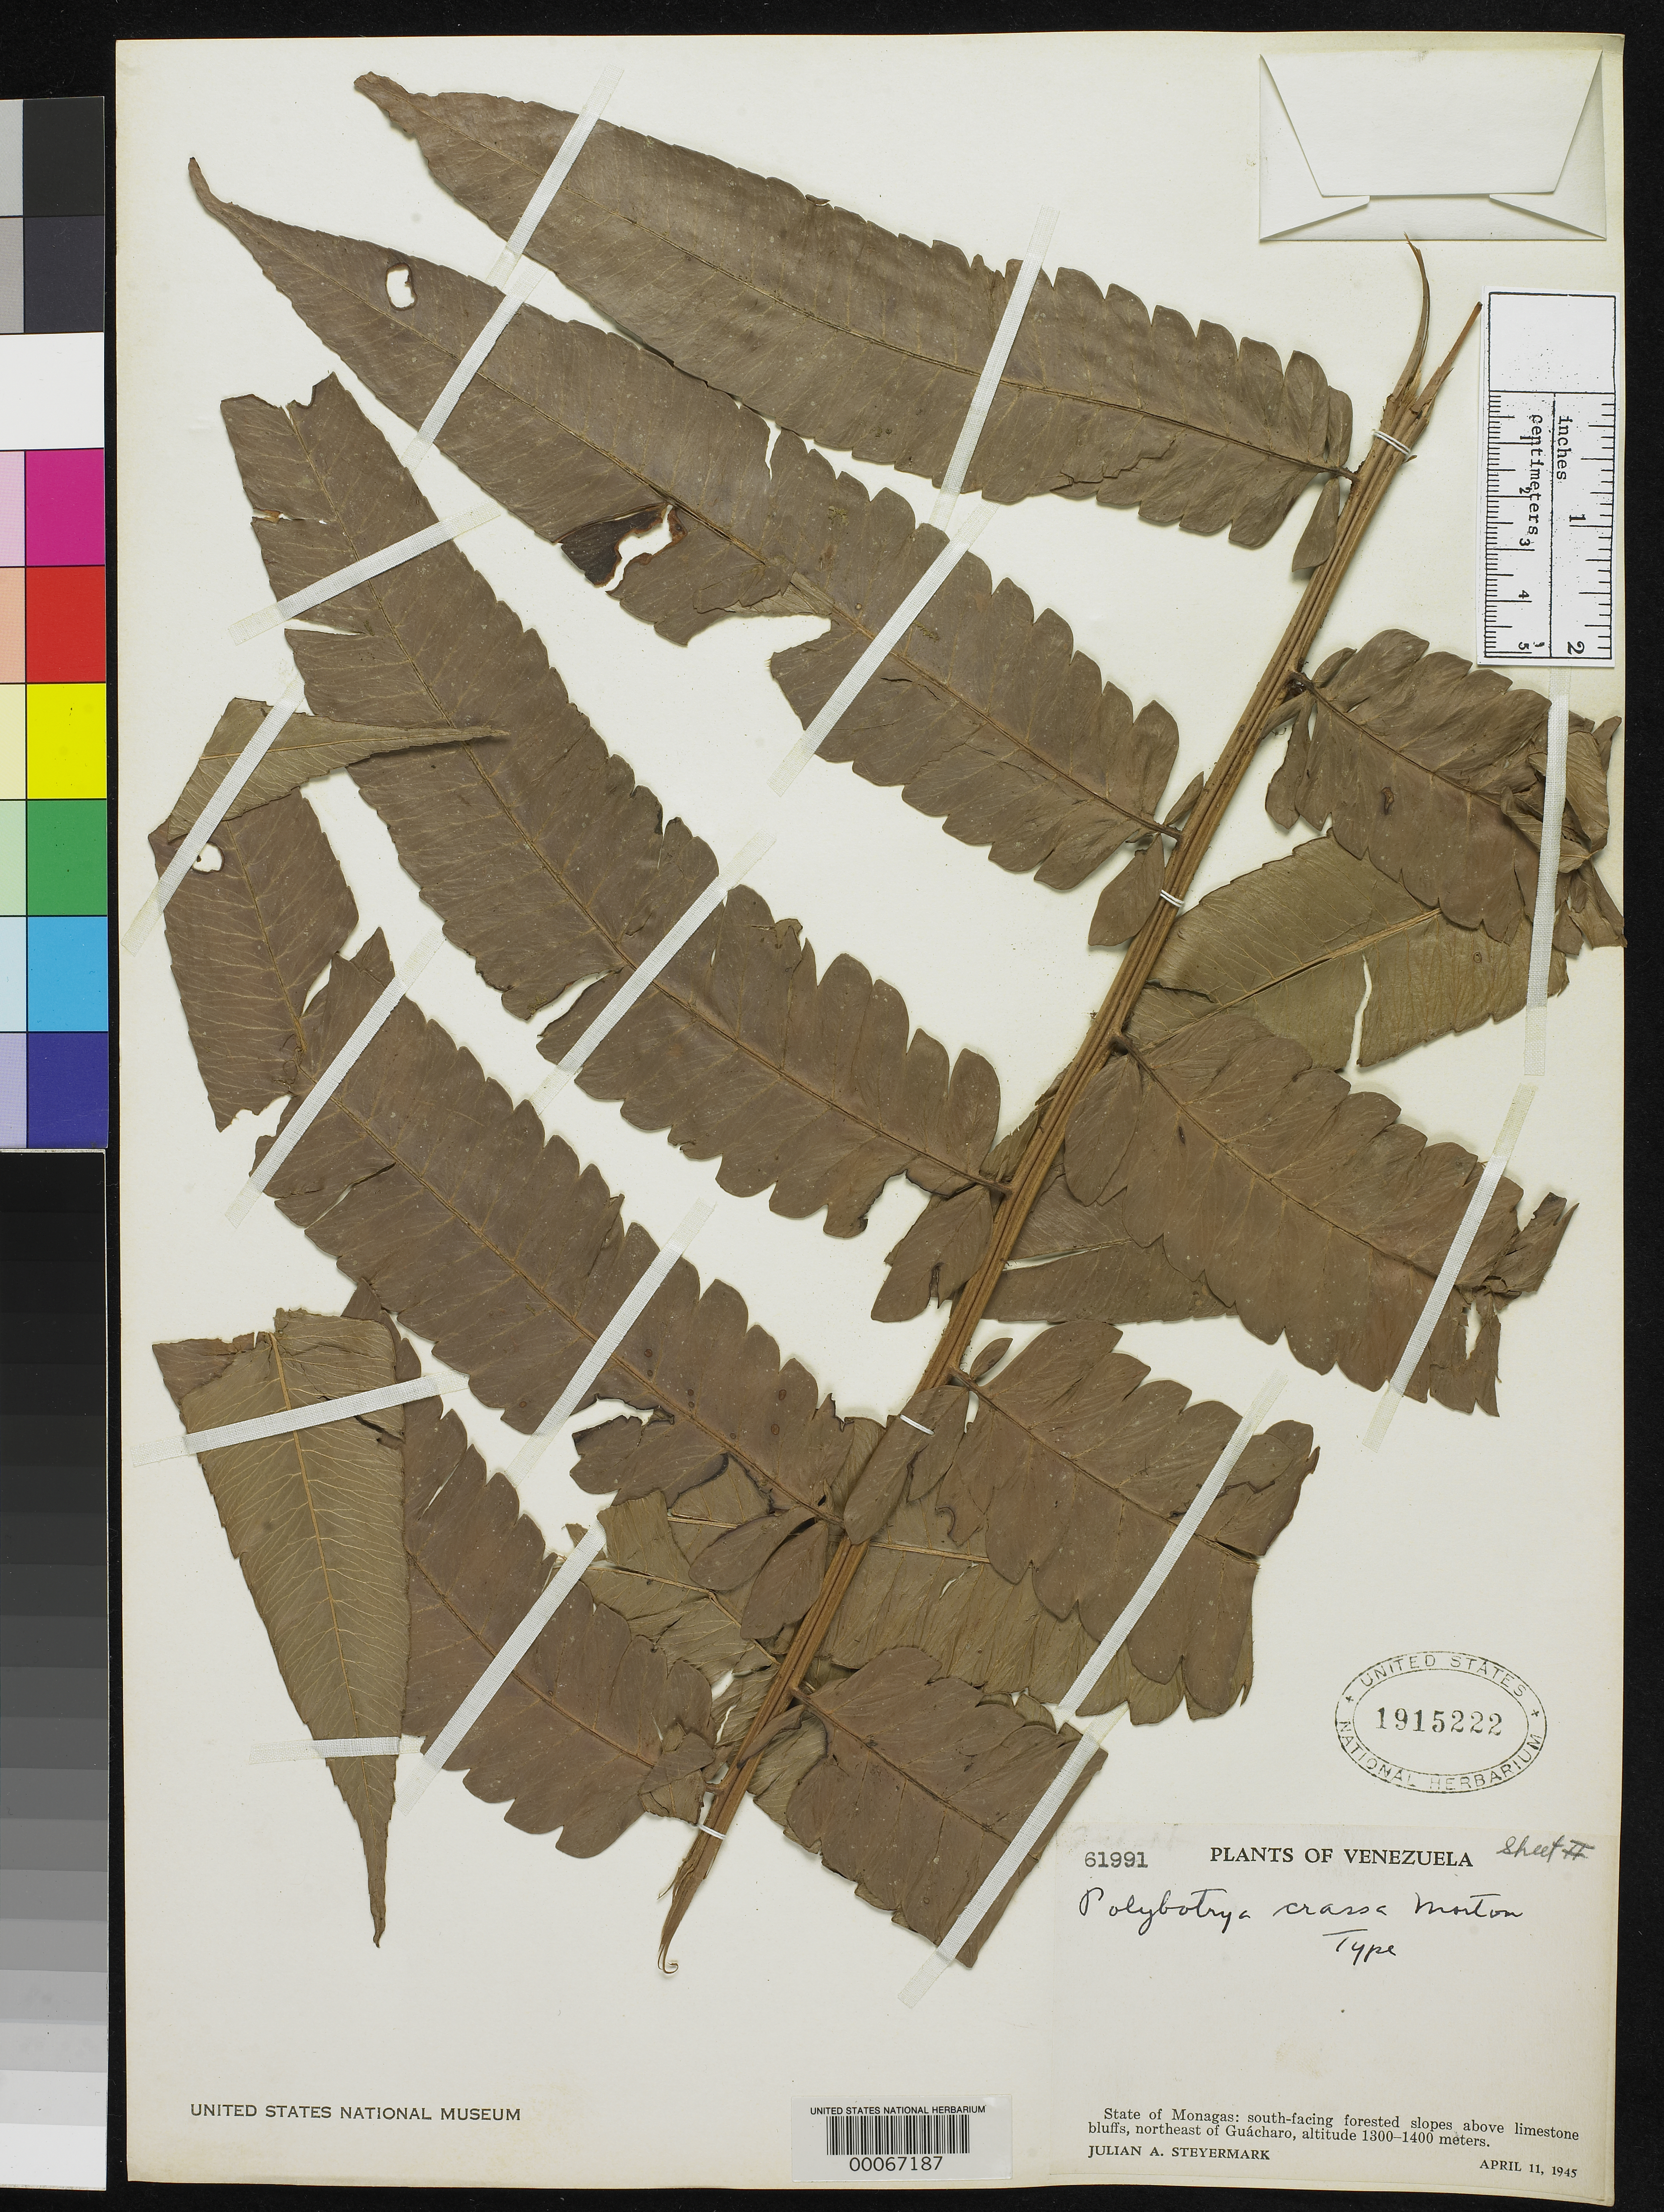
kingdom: Plantae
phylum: Tracheophyta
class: Polypodiopsida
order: Polypodiales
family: Dryopteridaceae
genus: Polybotrya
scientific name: Polybotrya crassa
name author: C.V. Morton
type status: Holotype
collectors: J. Steyermark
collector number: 61991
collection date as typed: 11 Apr 1945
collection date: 1945-04-11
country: Venezuela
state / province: Monagas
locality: NE of Guacharo, S facing slopes above limestone bluffs.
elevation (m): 1300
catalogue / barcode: US 1915222